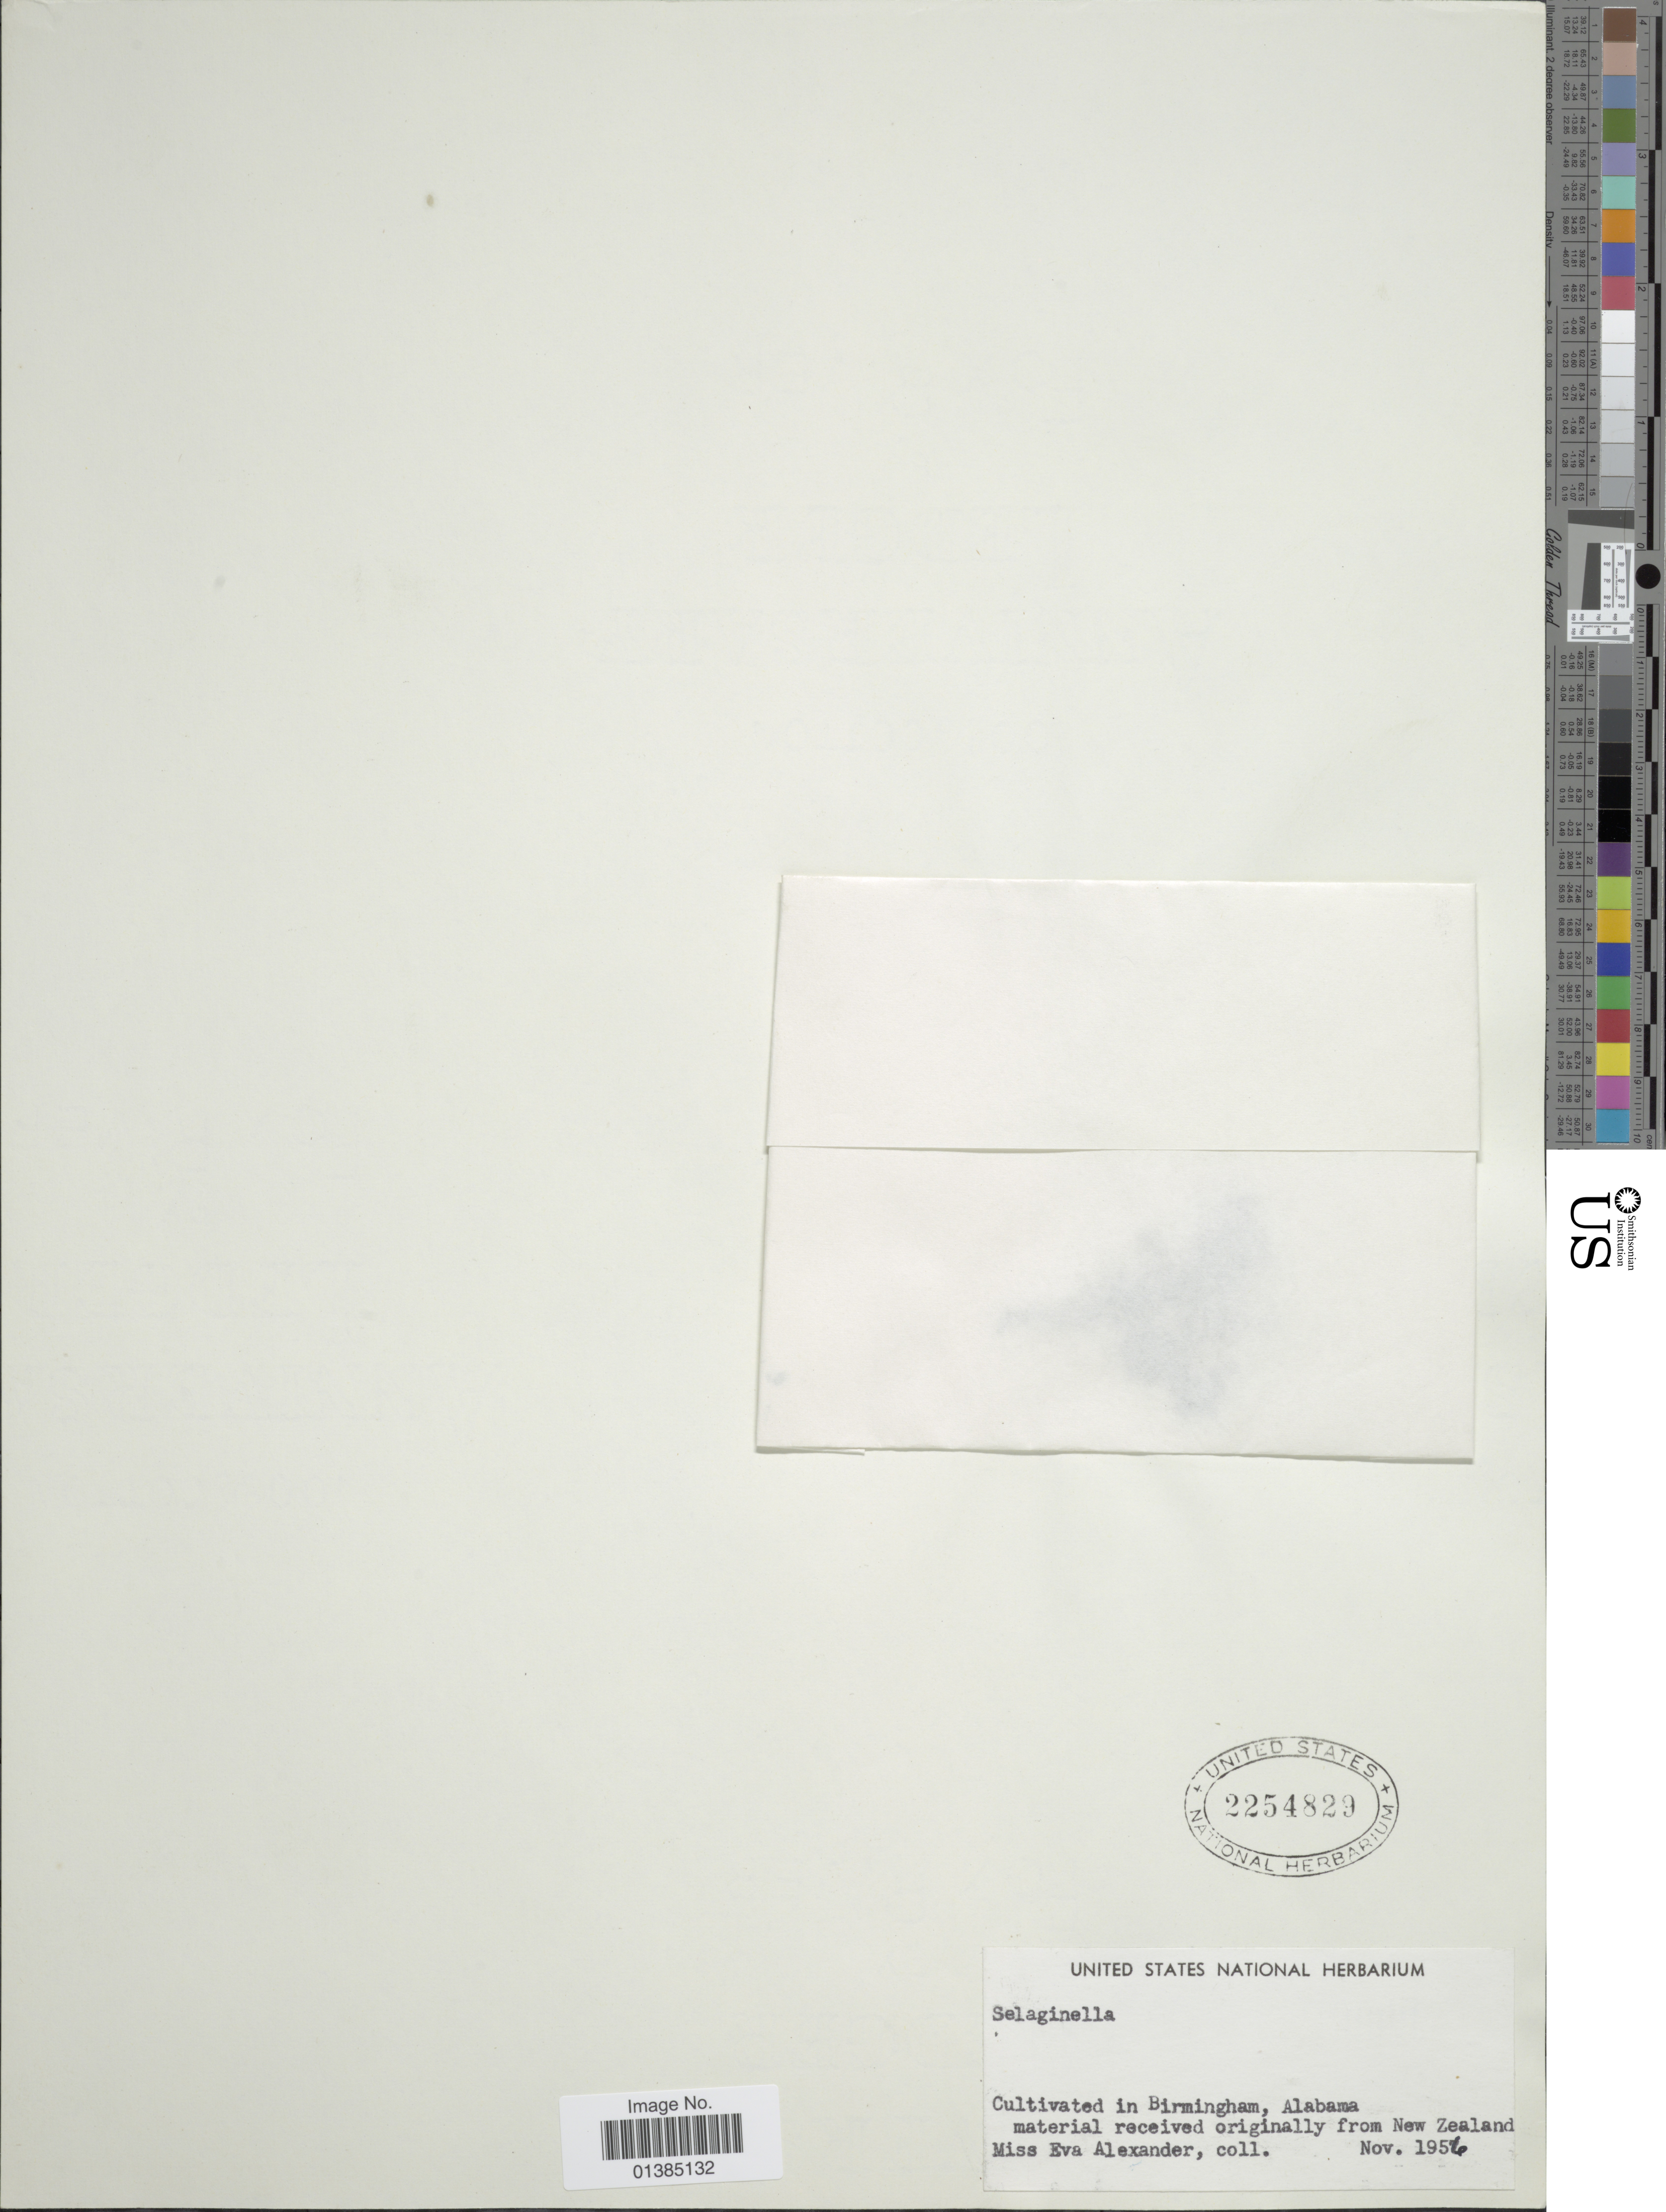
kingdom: Plantae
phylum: Tracheophyta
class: Lycopodiopsida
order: Selaginellales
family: Selaginellaceae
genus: Selaginella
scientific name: Selaginella sp.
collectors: E. Alexander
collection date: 1956-11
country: United States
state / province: Alabama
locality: Birmingham.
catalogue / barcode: US 2254829